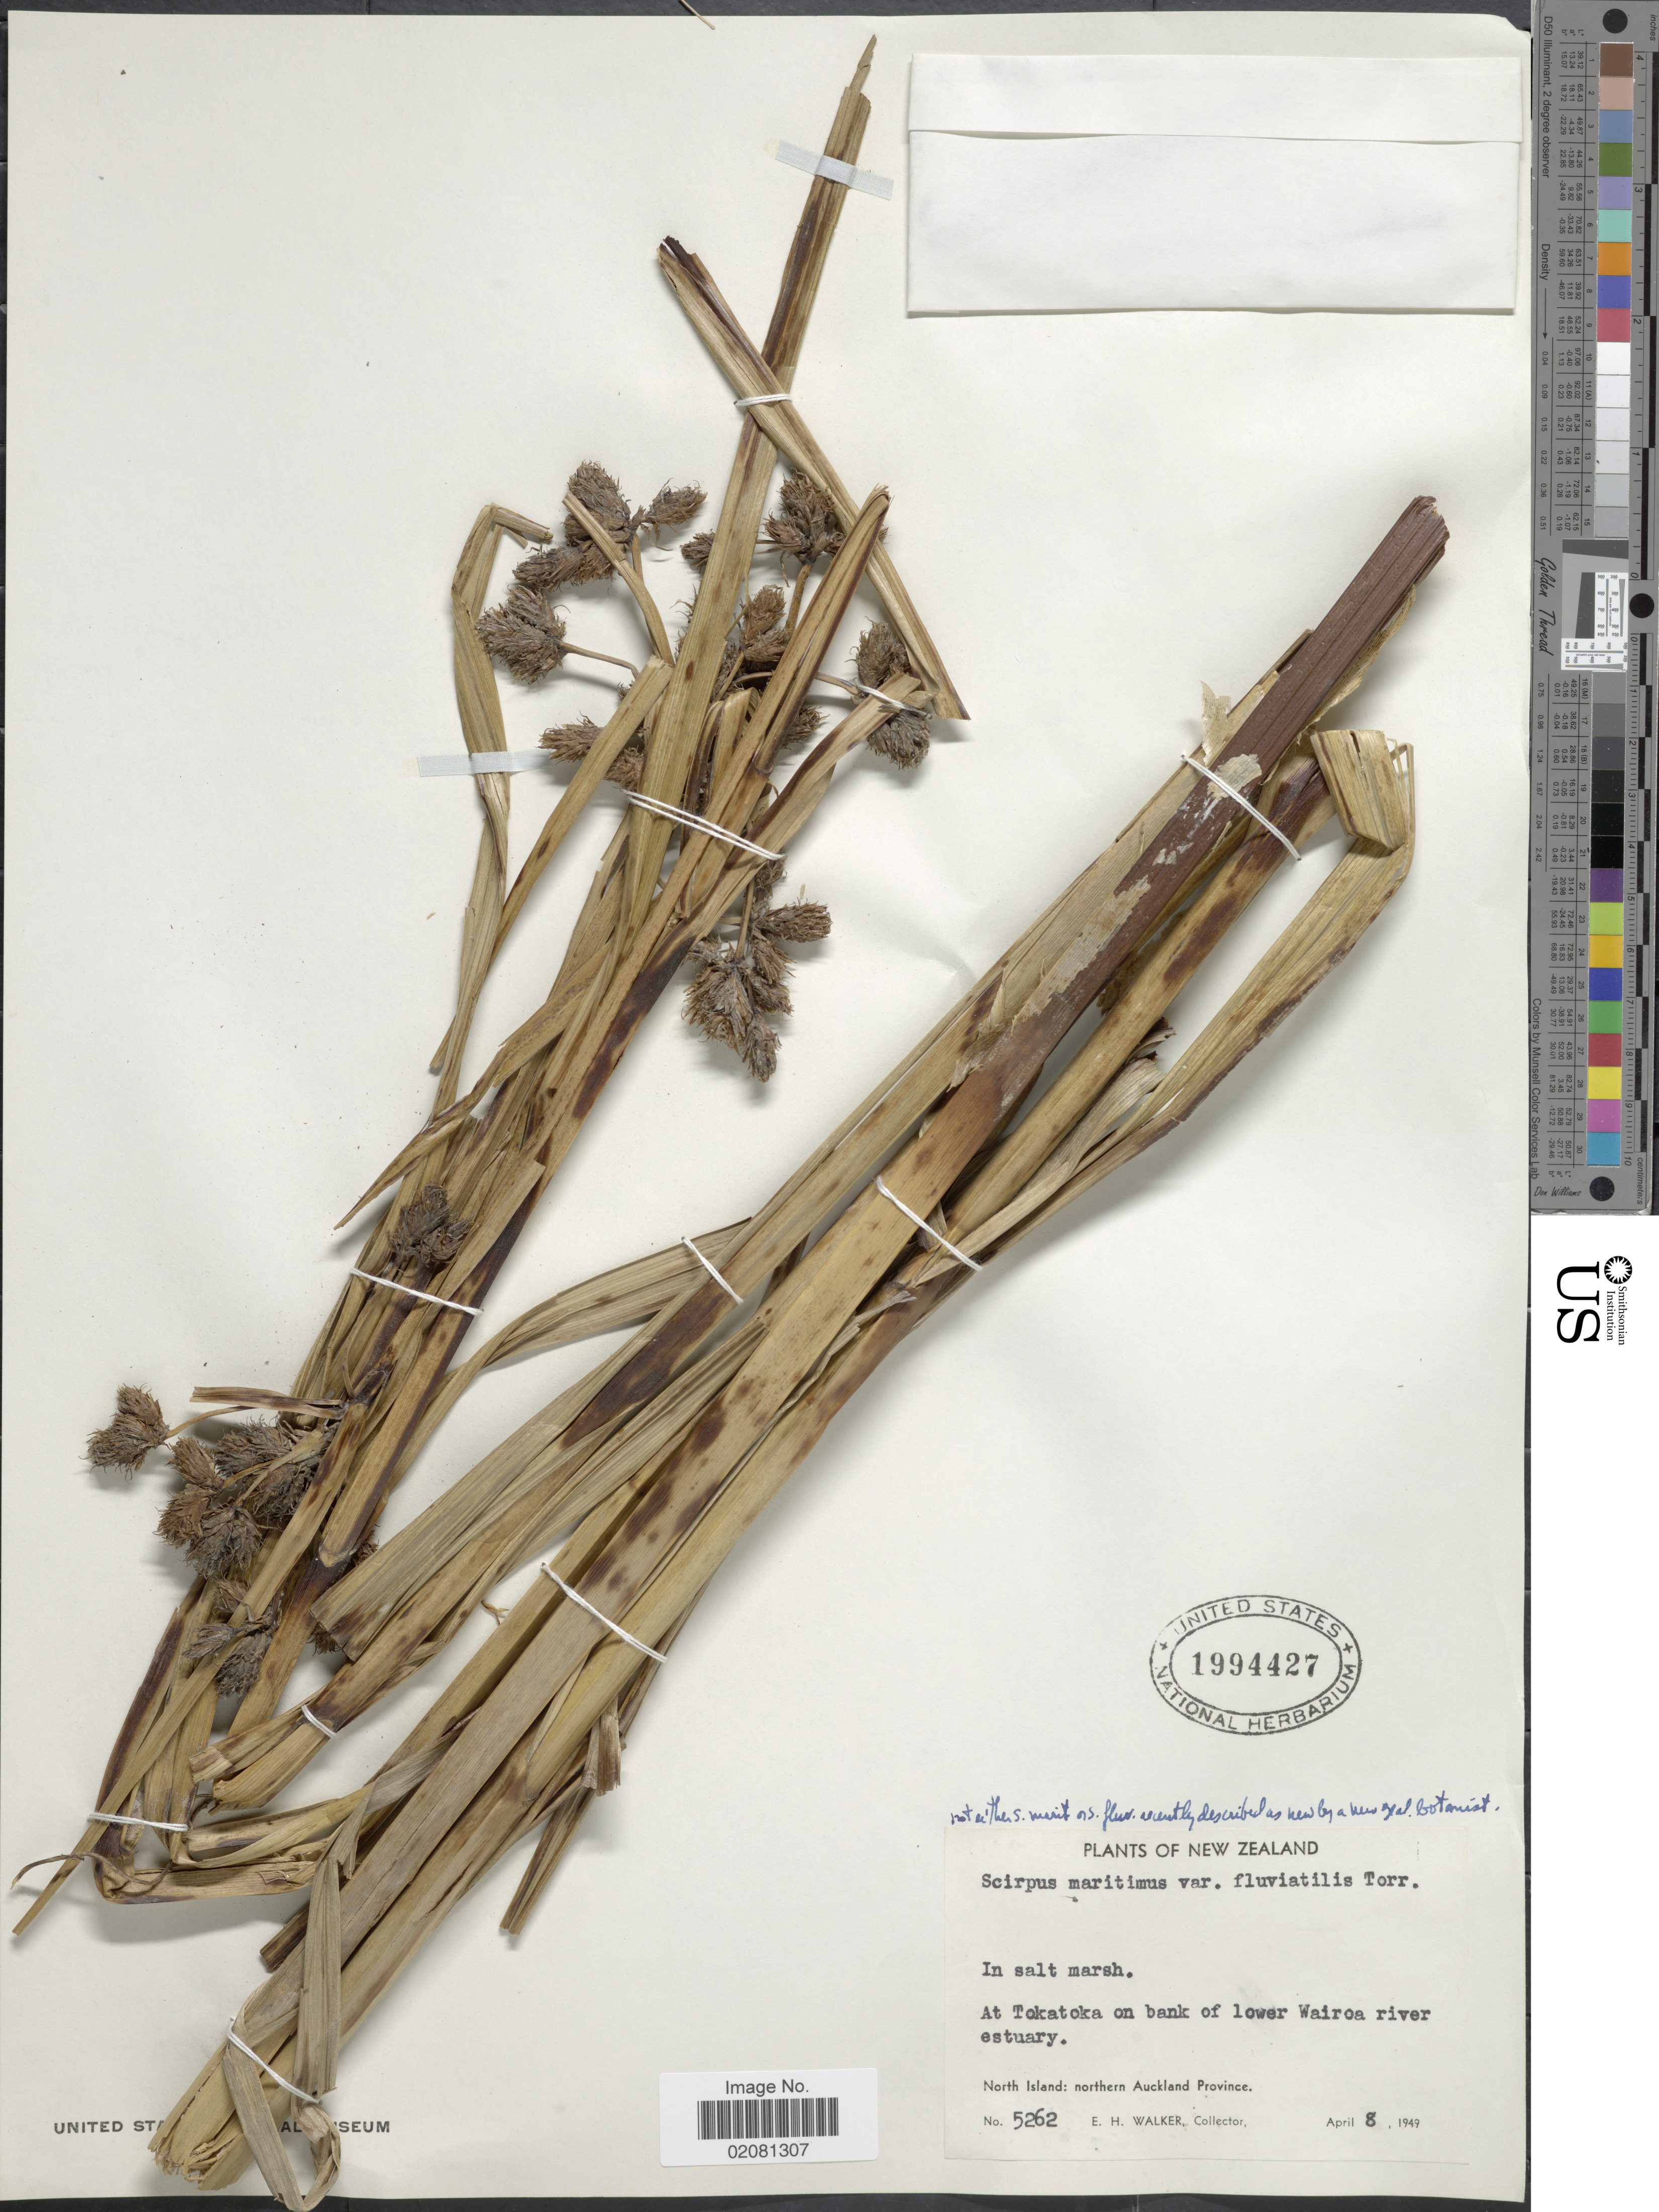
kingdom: Plantae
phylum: Tracheophyta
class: Liliopsida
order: Poales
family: Cyperaceae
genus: Bolboschoenus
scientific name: Bolboschoenus medianus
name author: (V.J. Cook) Soják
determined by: Strong, Mark T., (BOT), Smithsonian Institution - National Museum of Natural History (UNITED STATES)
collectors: E. H. Walker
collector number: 5262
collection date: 1949-04-08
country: New Zealand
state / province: Auckland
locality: In salt marsh, at Tokatoka on bank of lower Wairoa river estuary, North Island, northern Auckland Province.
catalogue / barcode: US 1994427